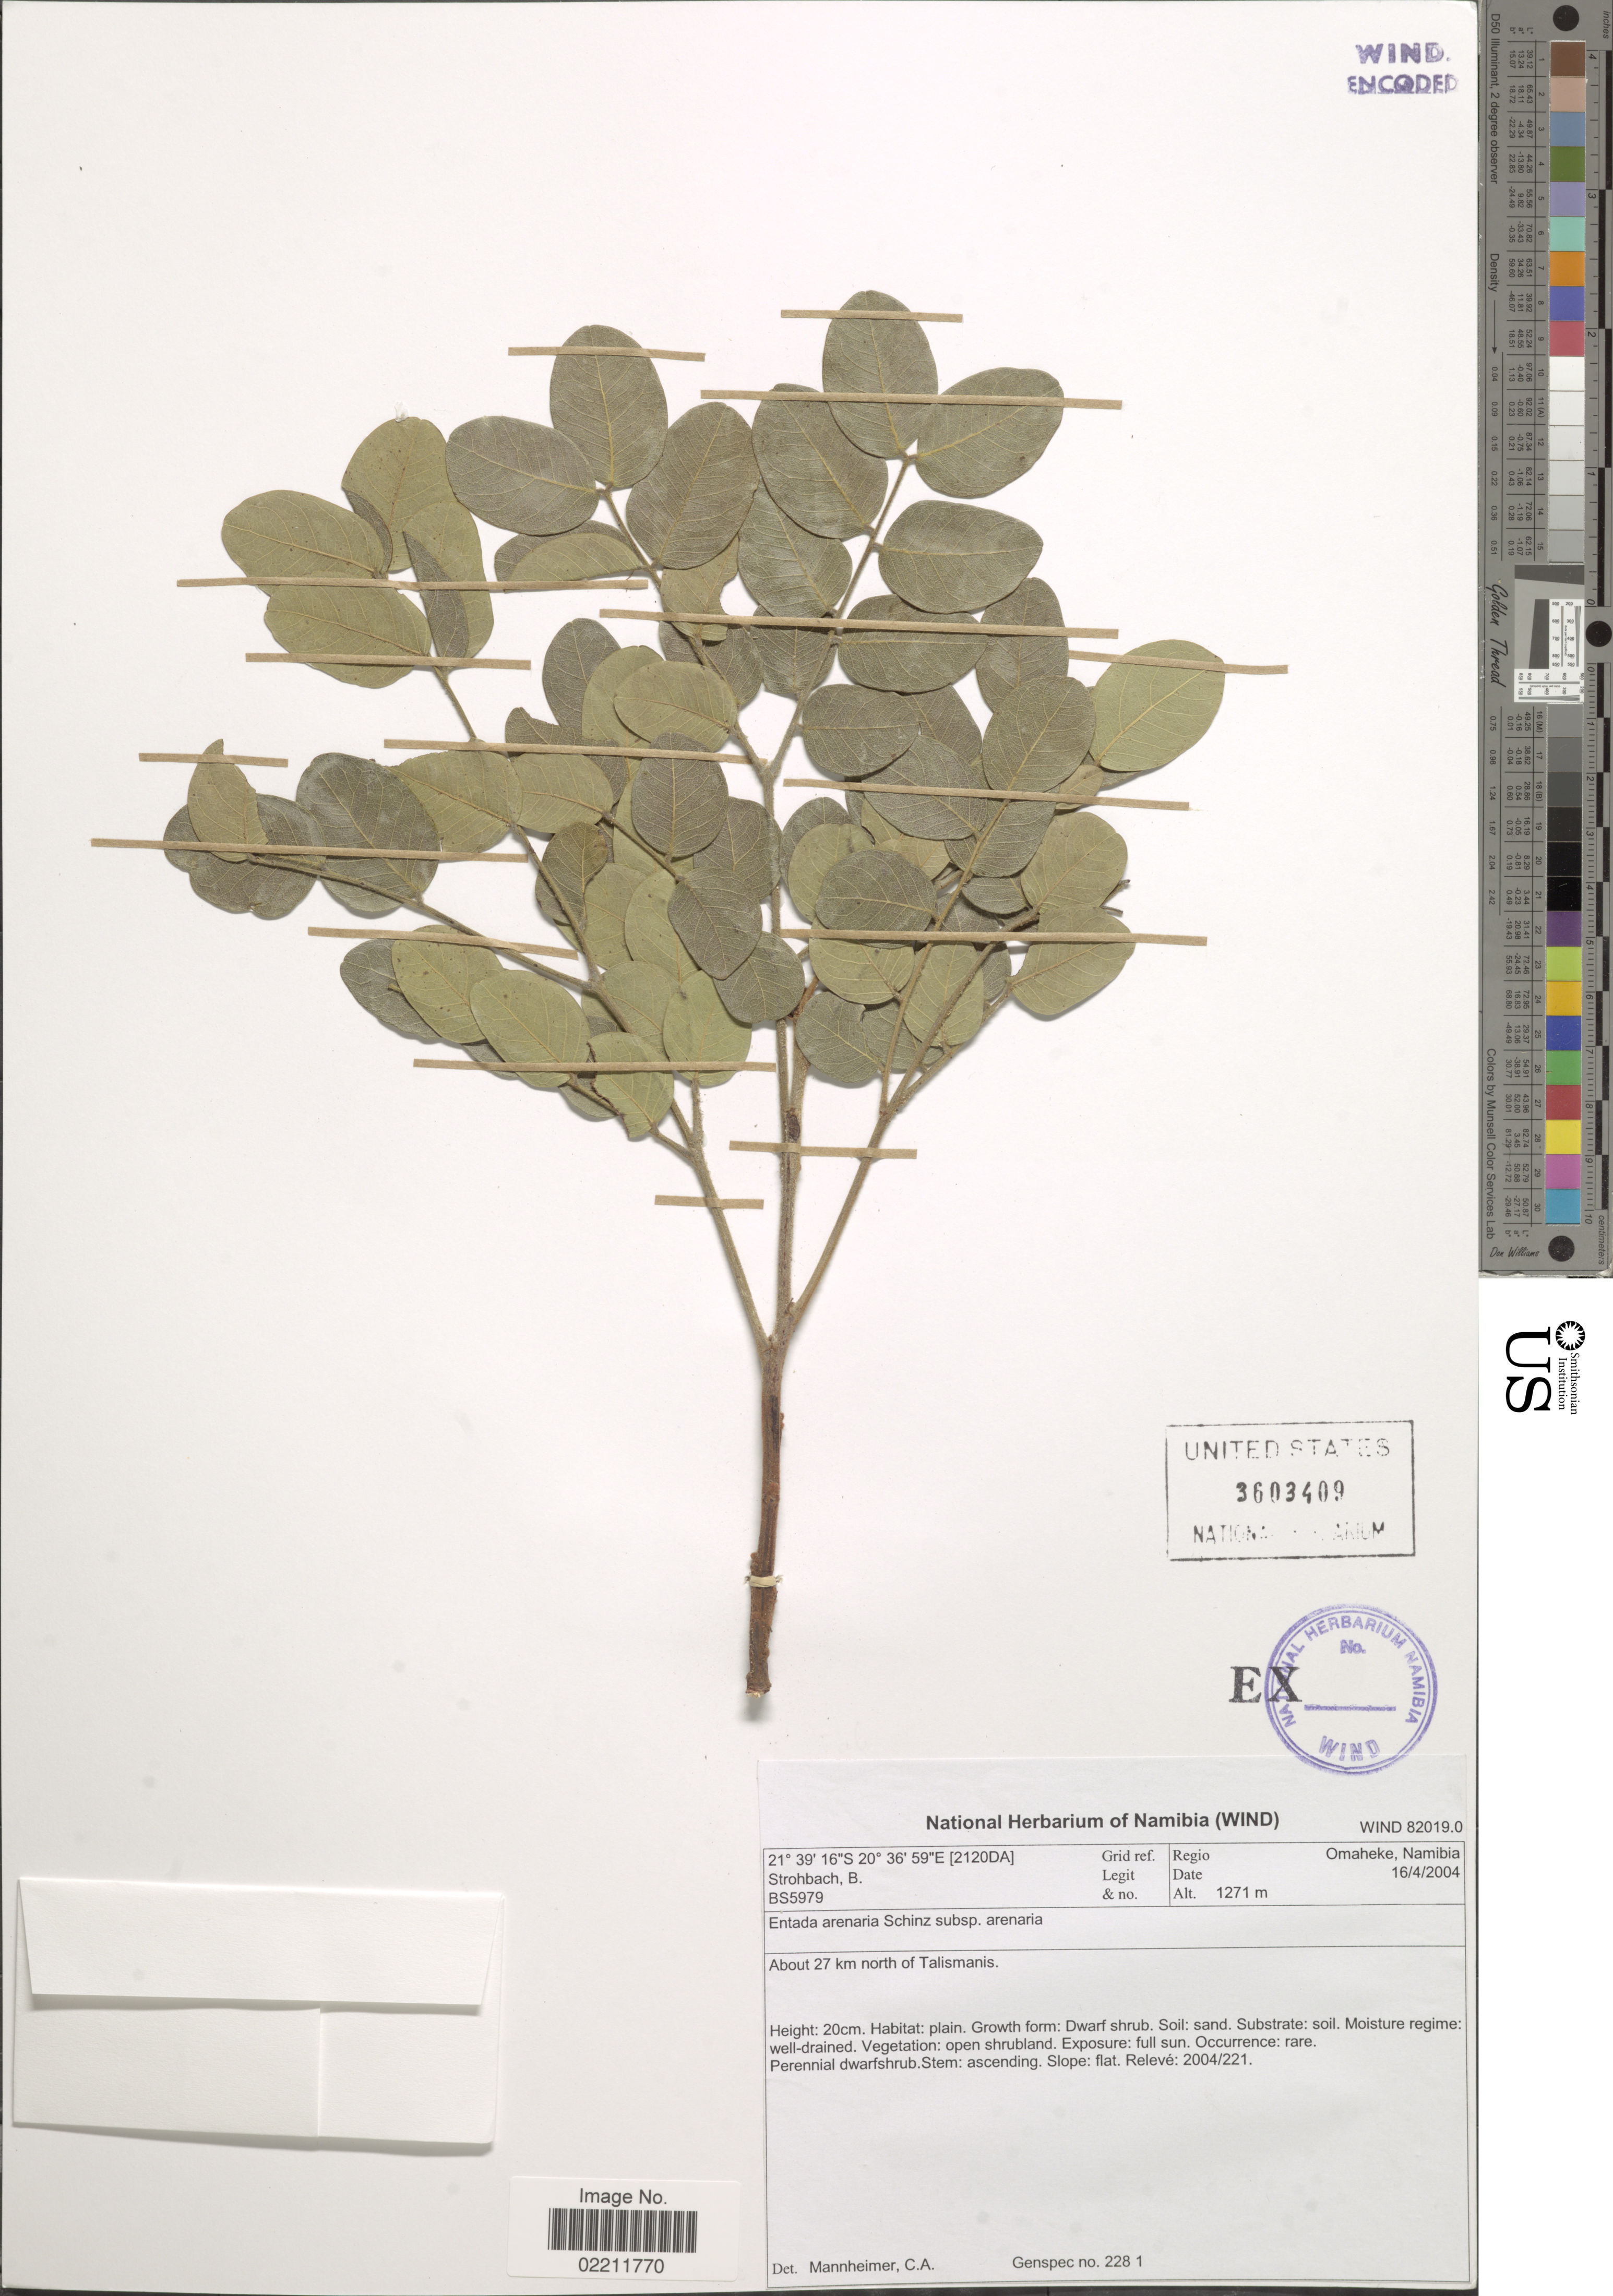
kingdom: Plantae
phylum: Tracheophyta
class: Magnoliopsida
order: Fabales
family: Fabaceae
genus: Entada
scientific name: Entada arenaria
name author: Schinz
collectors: B. Strohbach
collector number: BS5979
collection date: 2004-04-16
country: Namibia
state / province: Omaheke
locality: Regio Omaheke, Namibia About 27 km north of Talismanis.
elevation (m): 1271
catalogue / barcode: US 3603409